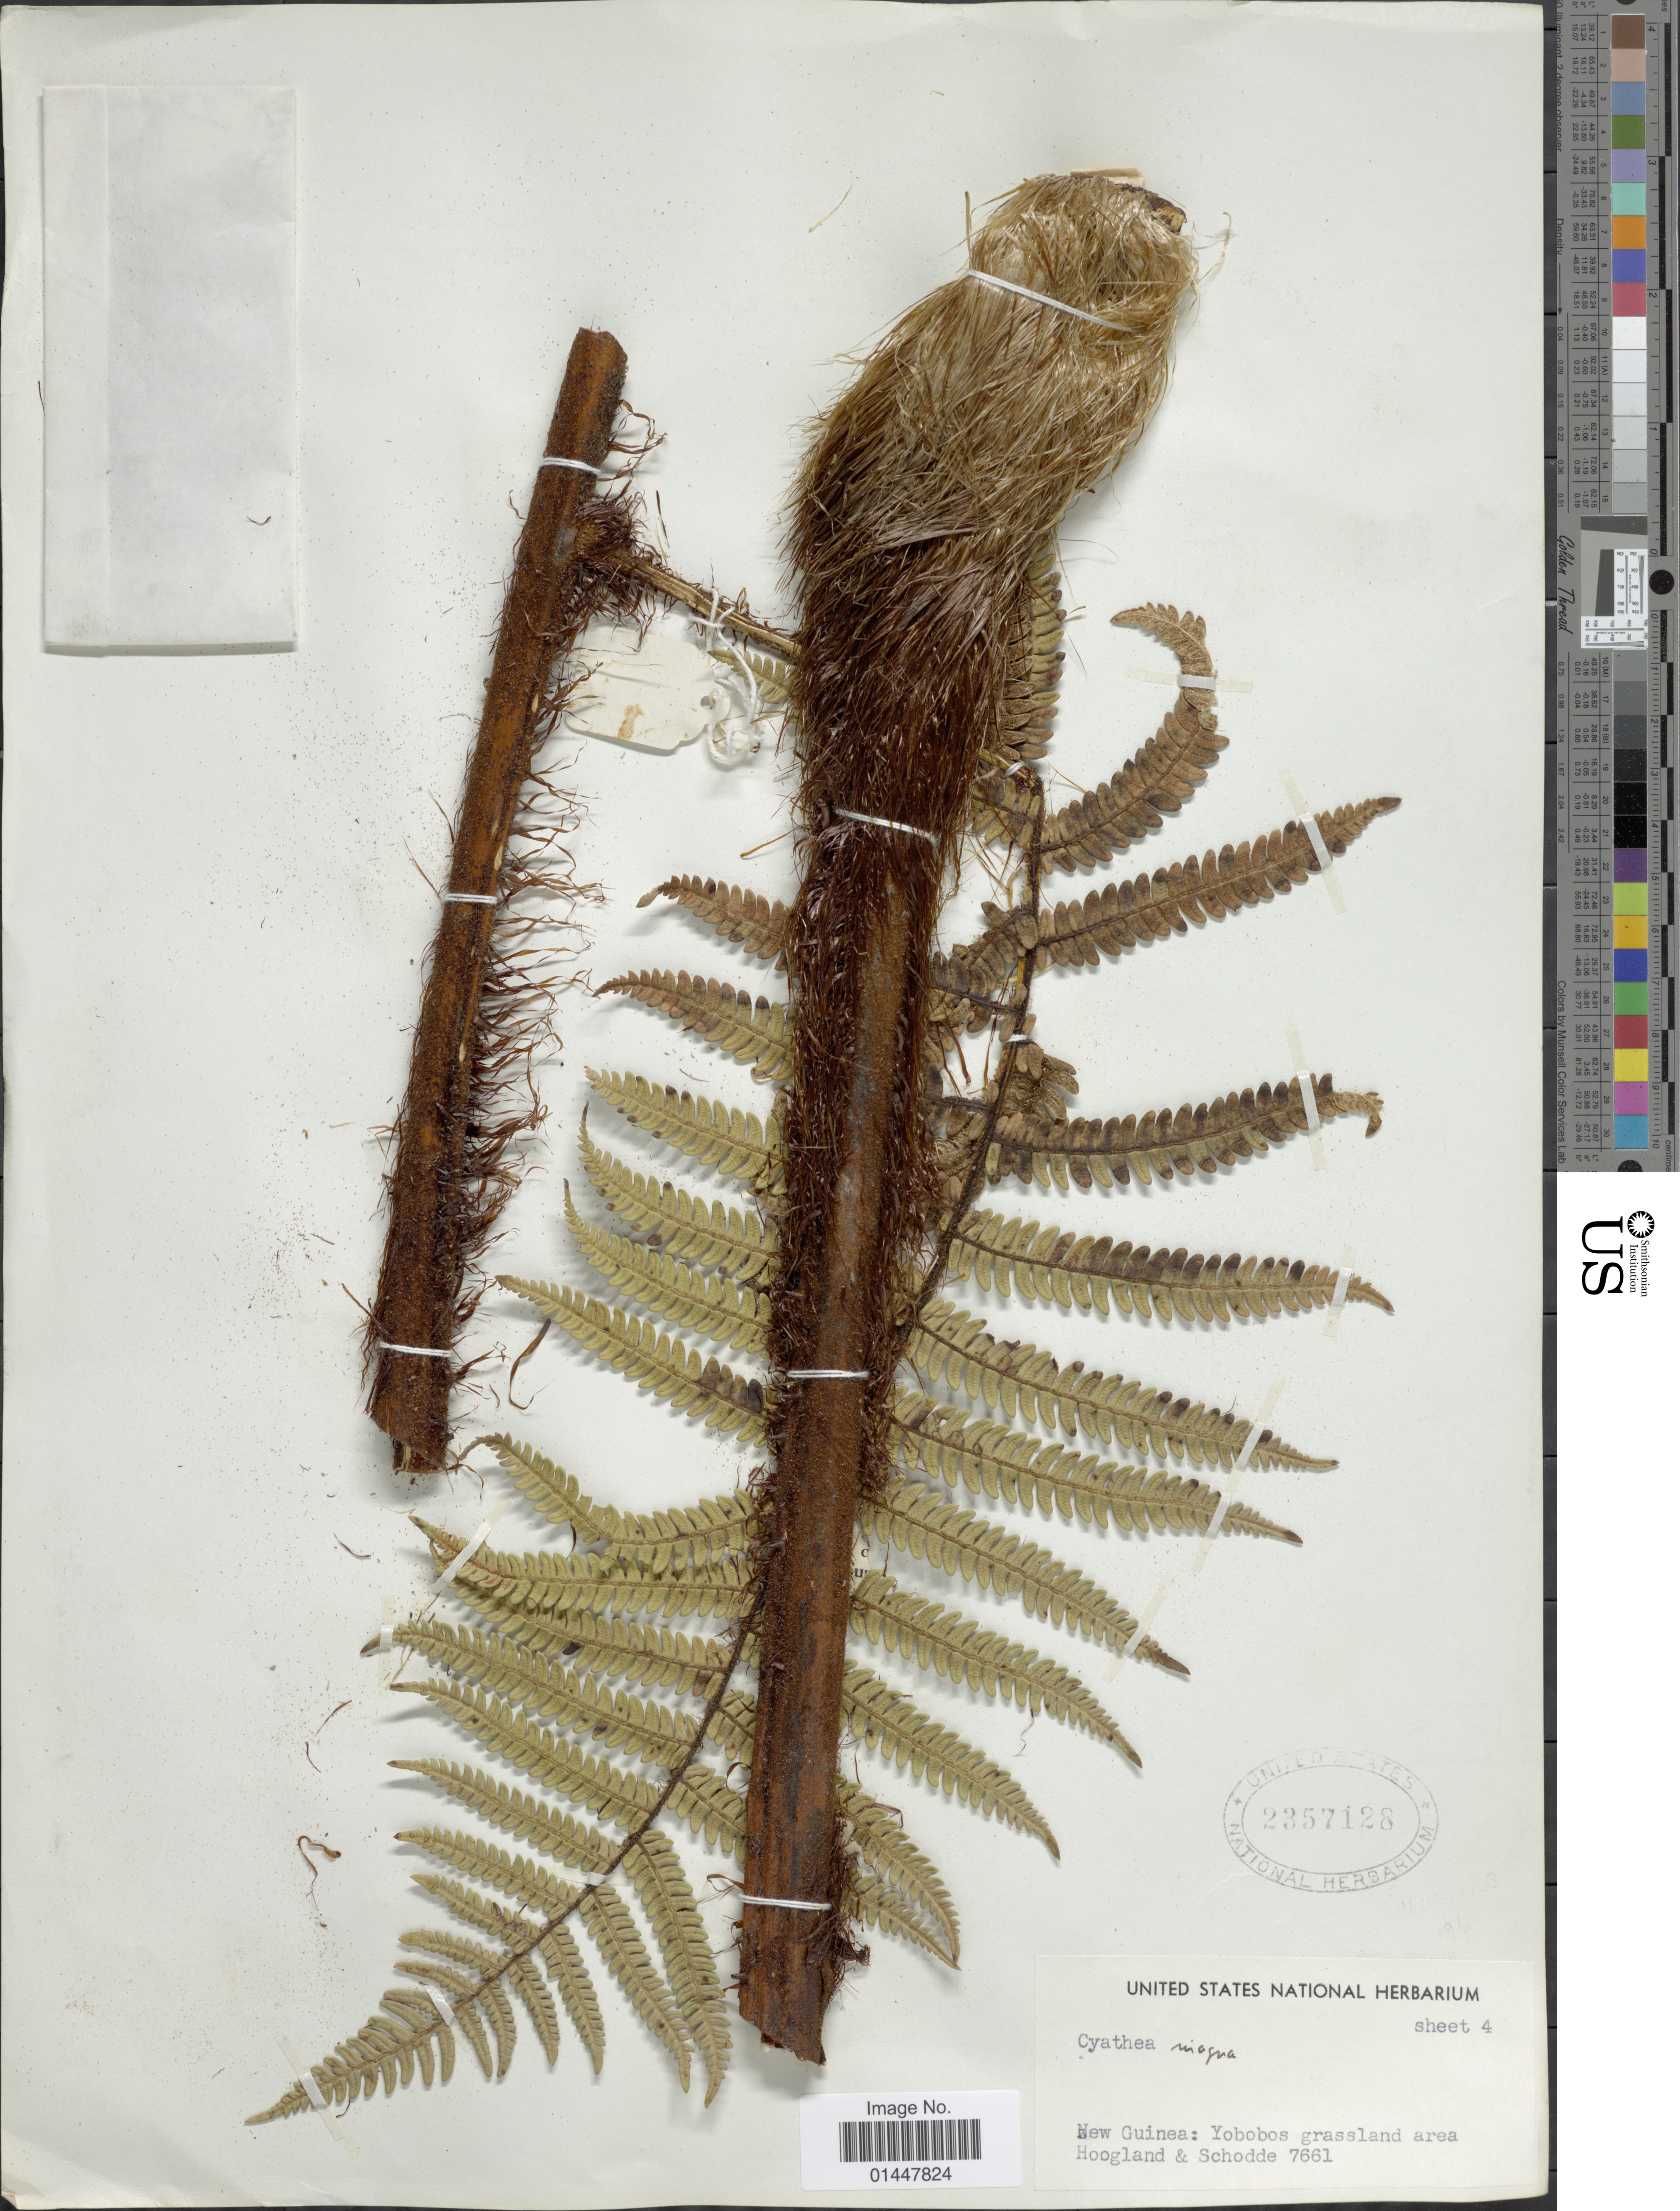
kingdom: Plantae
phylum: Tracheophyta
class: Polypodiopsida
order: Cyatheales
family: Cyatheaceae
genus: Sphaeropteris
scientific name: Sphaeropteris magna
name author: (Copel.) R.M. Tryon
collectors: R. D. Hoogland & Schodde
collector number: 7661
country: Papua New Guinea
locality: New Guinea, Yobobos grassland area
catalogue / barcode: US 2357128